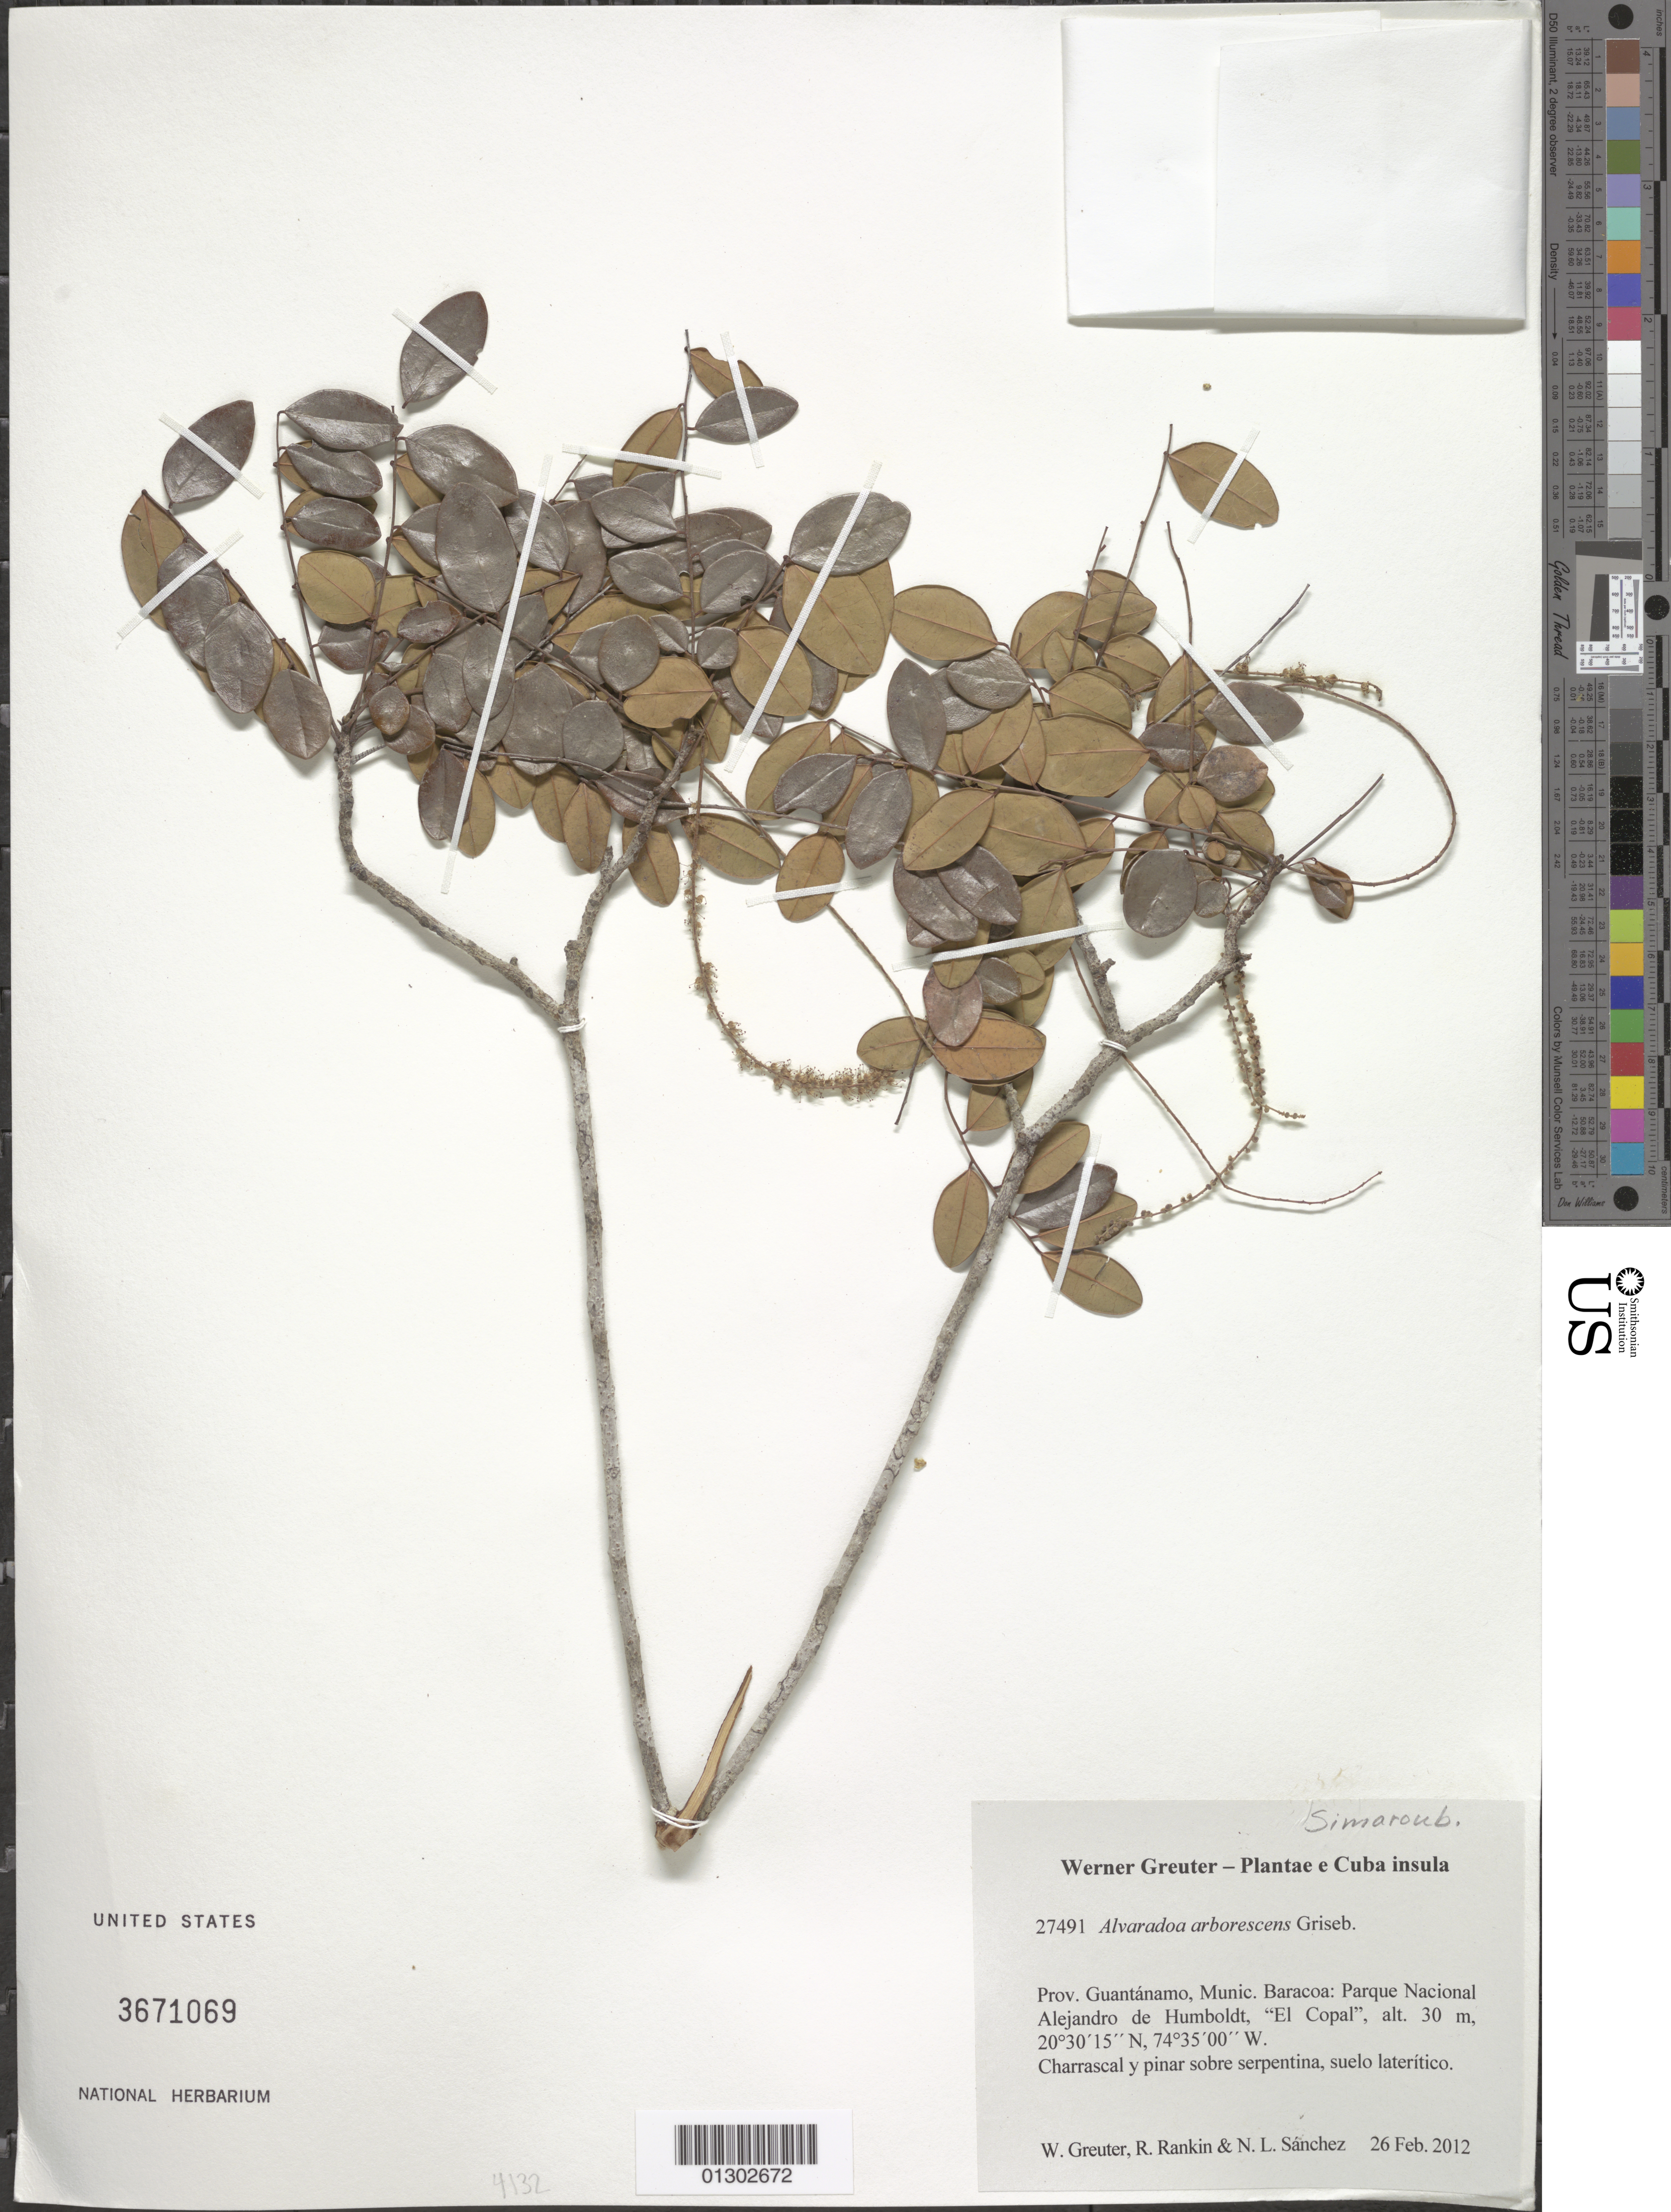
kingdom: Plantae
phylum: Tracheophyta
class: Magnoliopsida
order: Picramniales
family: Picramniaceae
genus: Alvaradoa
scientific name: Alvaradoa arborescens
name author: C. Wright in Griseb.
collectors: W. R. Greuter, R. Rankin Rodriguez & N. Sanchez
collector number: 27491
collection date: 2012-02-26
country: Cuba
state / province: Guantanamo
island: Cuba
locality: Munic. Baracoa; Parque Nacional Alejandro de Humboldt, "El Copal".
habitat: Charrascal y pinar sobre serpentina, suelo laterítico.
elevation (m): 30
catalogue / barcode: US 3671069